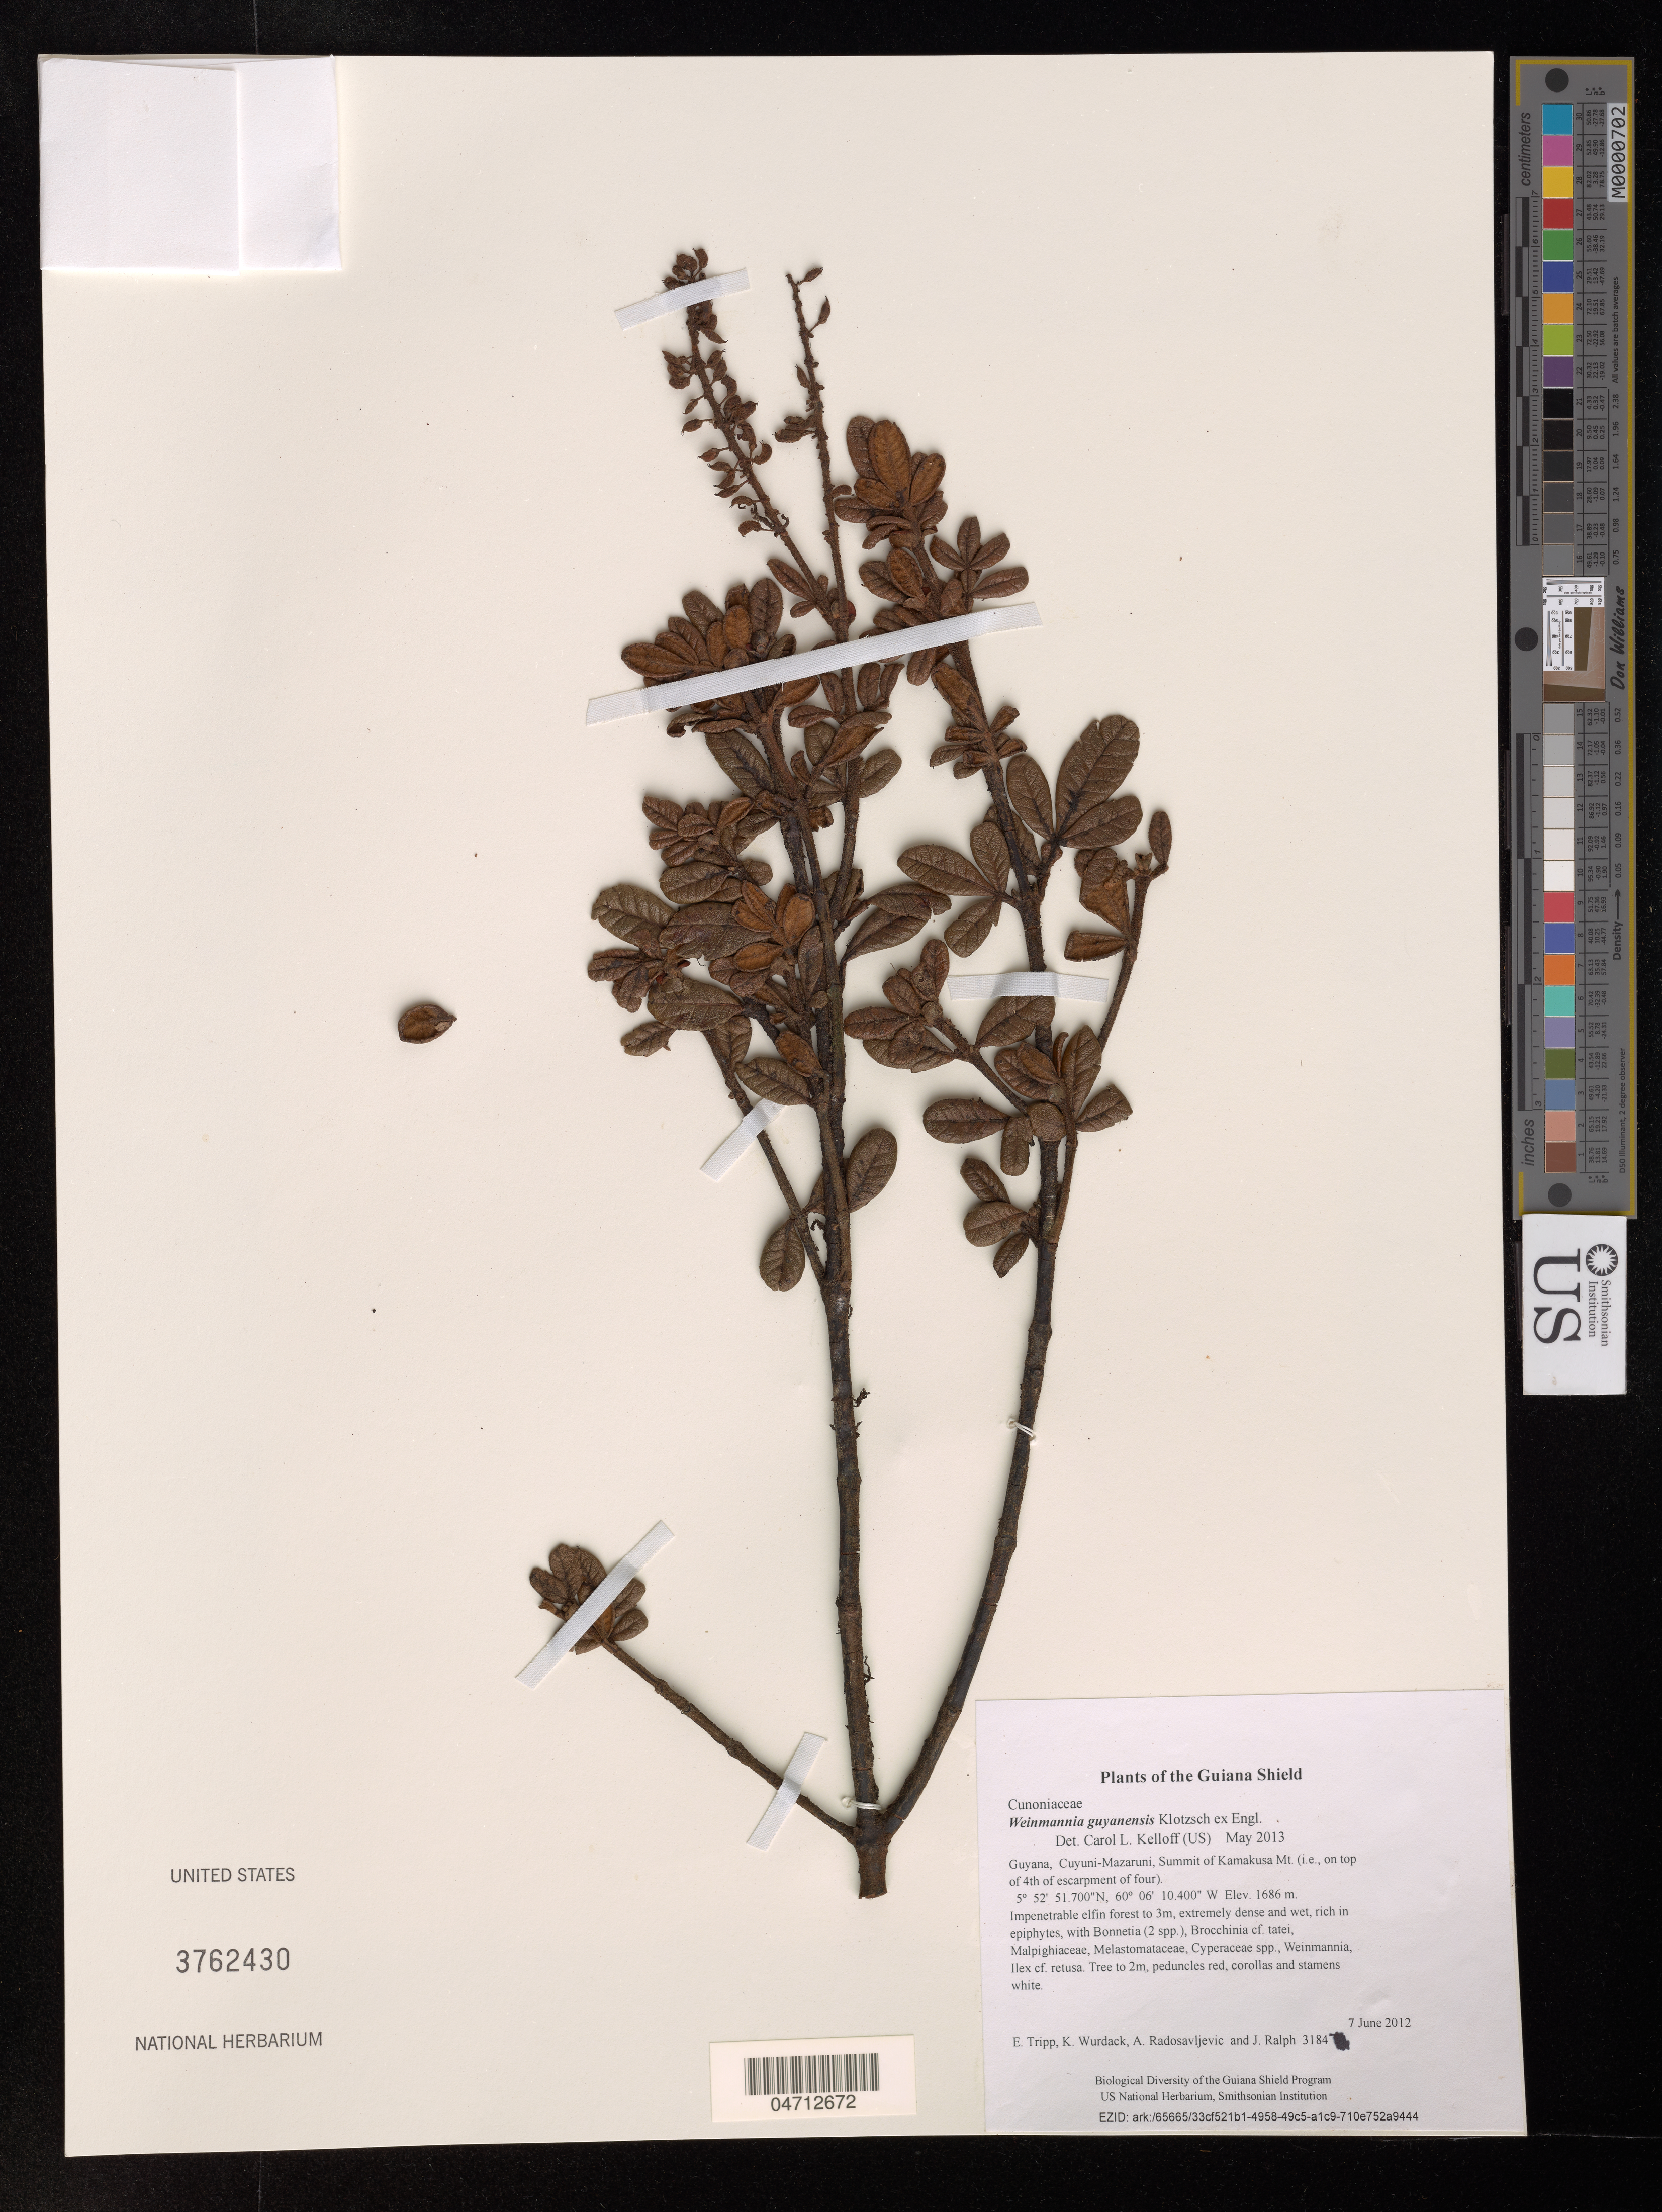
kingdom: Plantae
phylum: Tracheophyta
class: Magnoliopsida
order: Oxalidales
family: Cunoniaceae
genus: Weinmannia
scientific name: Weinmannia guyanensis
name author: Klotzsch ex Engl.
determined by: Kelloff, Carol L., (US), Smithsonian Institution - National Museum of Natural History (UNITED STATES)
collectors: E. Tripp, K. Wurdack, A. Radosavljevic & J. Ralph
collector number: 3184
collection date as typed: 7 June 2012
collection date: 2012-06-07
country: Guyana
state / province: Cuyuni-Mazaruni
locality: Summit of Kamakusa Mt. (i.e., on top of 4th of escarpment of four)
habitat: Impenetrable elfin forest to 3m, extremely dense and wet, rich in epiphytes, with Bonnetia (2 spp.), Brocchinia cf. tatei, Malpighiaceae, Melastomataceae, Cyperaceae spp., Weinmannia, Ilex cf. retusa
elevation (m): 1686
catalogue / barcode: US 3762430